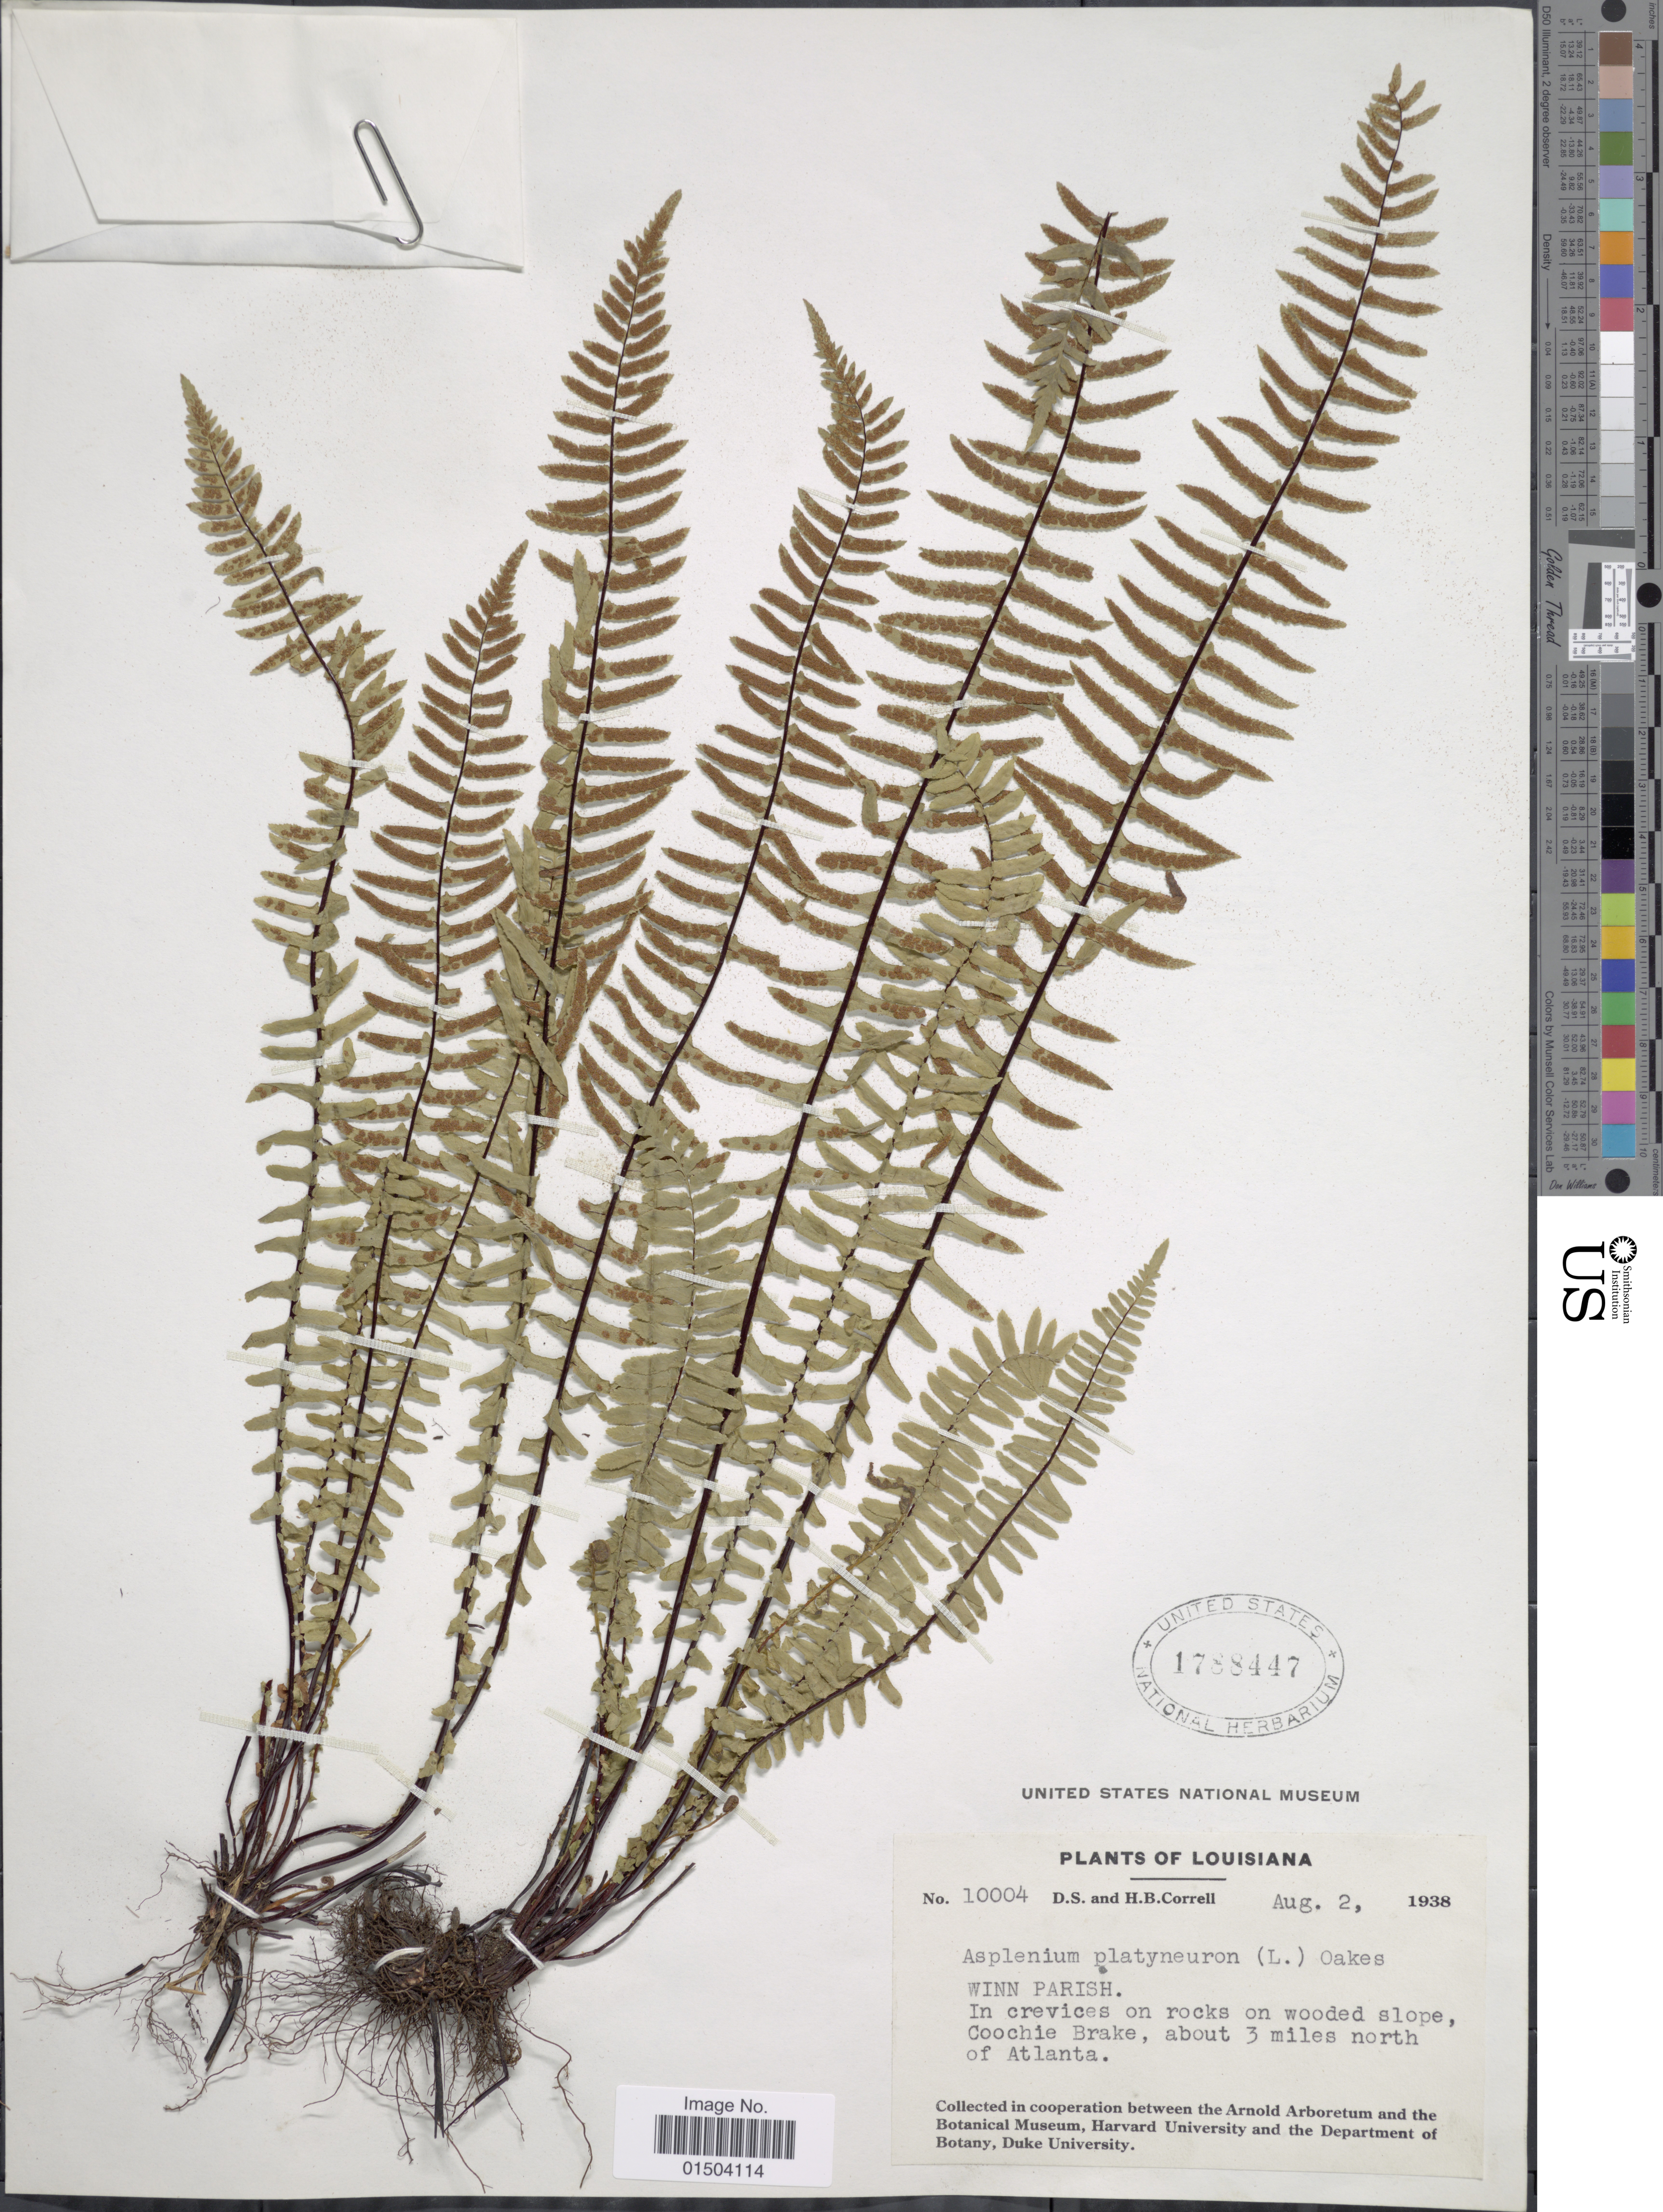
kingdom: Plantae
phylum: Tracheophyta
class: Polypodiopsida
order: Polypodiales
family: Aspleniaceae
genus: Asplenium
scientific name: Asplenium platyneuron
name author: (L.) Britton, Stearns & Poggenb.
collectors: D. S. Correll & H. Correll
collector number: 10004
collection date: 1938-08-02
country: United States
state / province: Louisiana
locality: Winn Parish. In crevices on rocks on wooded slope, Coochie Brake, about 3 miles north of Atlanta.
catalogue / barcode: US 1788447